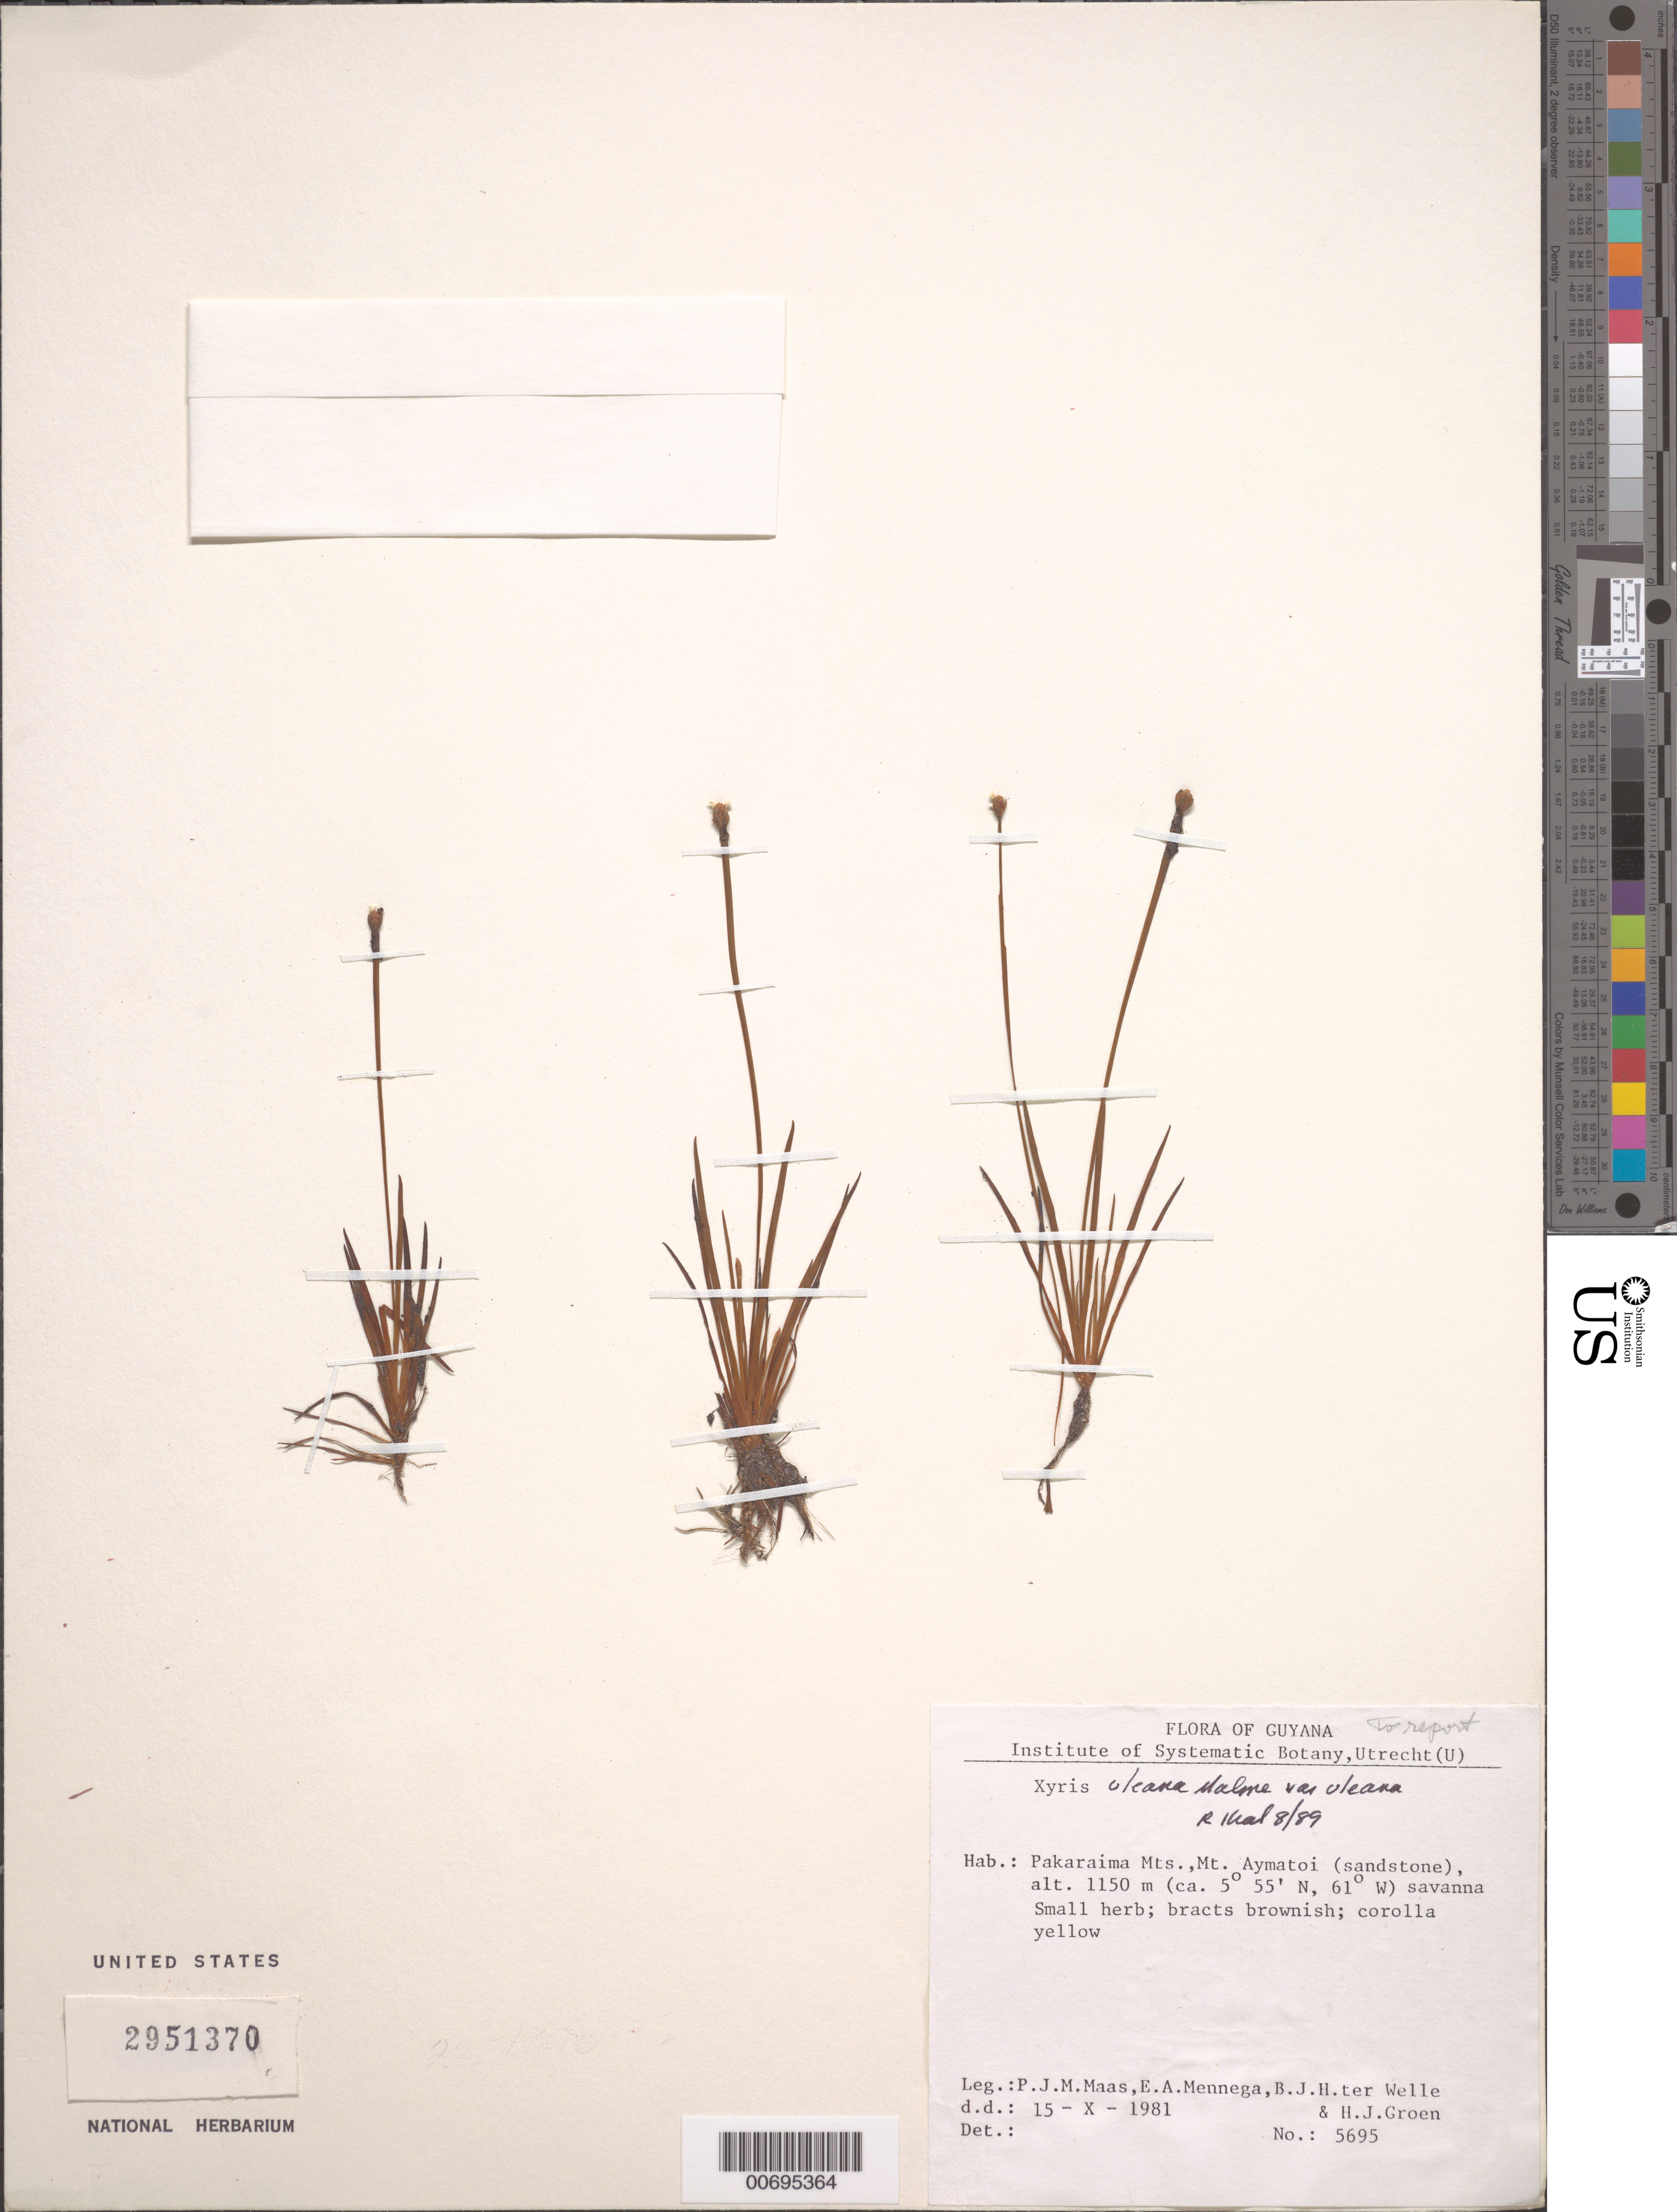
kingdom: Plantae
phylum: Tracheophyta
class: Liliopsida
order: Poales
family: Xyridaceae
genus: Xyris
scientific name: Xyris uleana var. uleana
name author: Malme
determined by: Kral, Robert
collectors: P. Maas, E. A. Mennega, B. Welle & H. Groen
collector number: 5695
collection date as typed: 15-Oct-81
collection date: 1981-10-15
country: Guyana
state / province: Cuyuni-Mazaruni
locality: Mt. Aymatoi, Pakaraima Mts.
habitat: Savanna; sandstone mts.;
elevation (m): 1150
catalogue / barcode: US 2951370